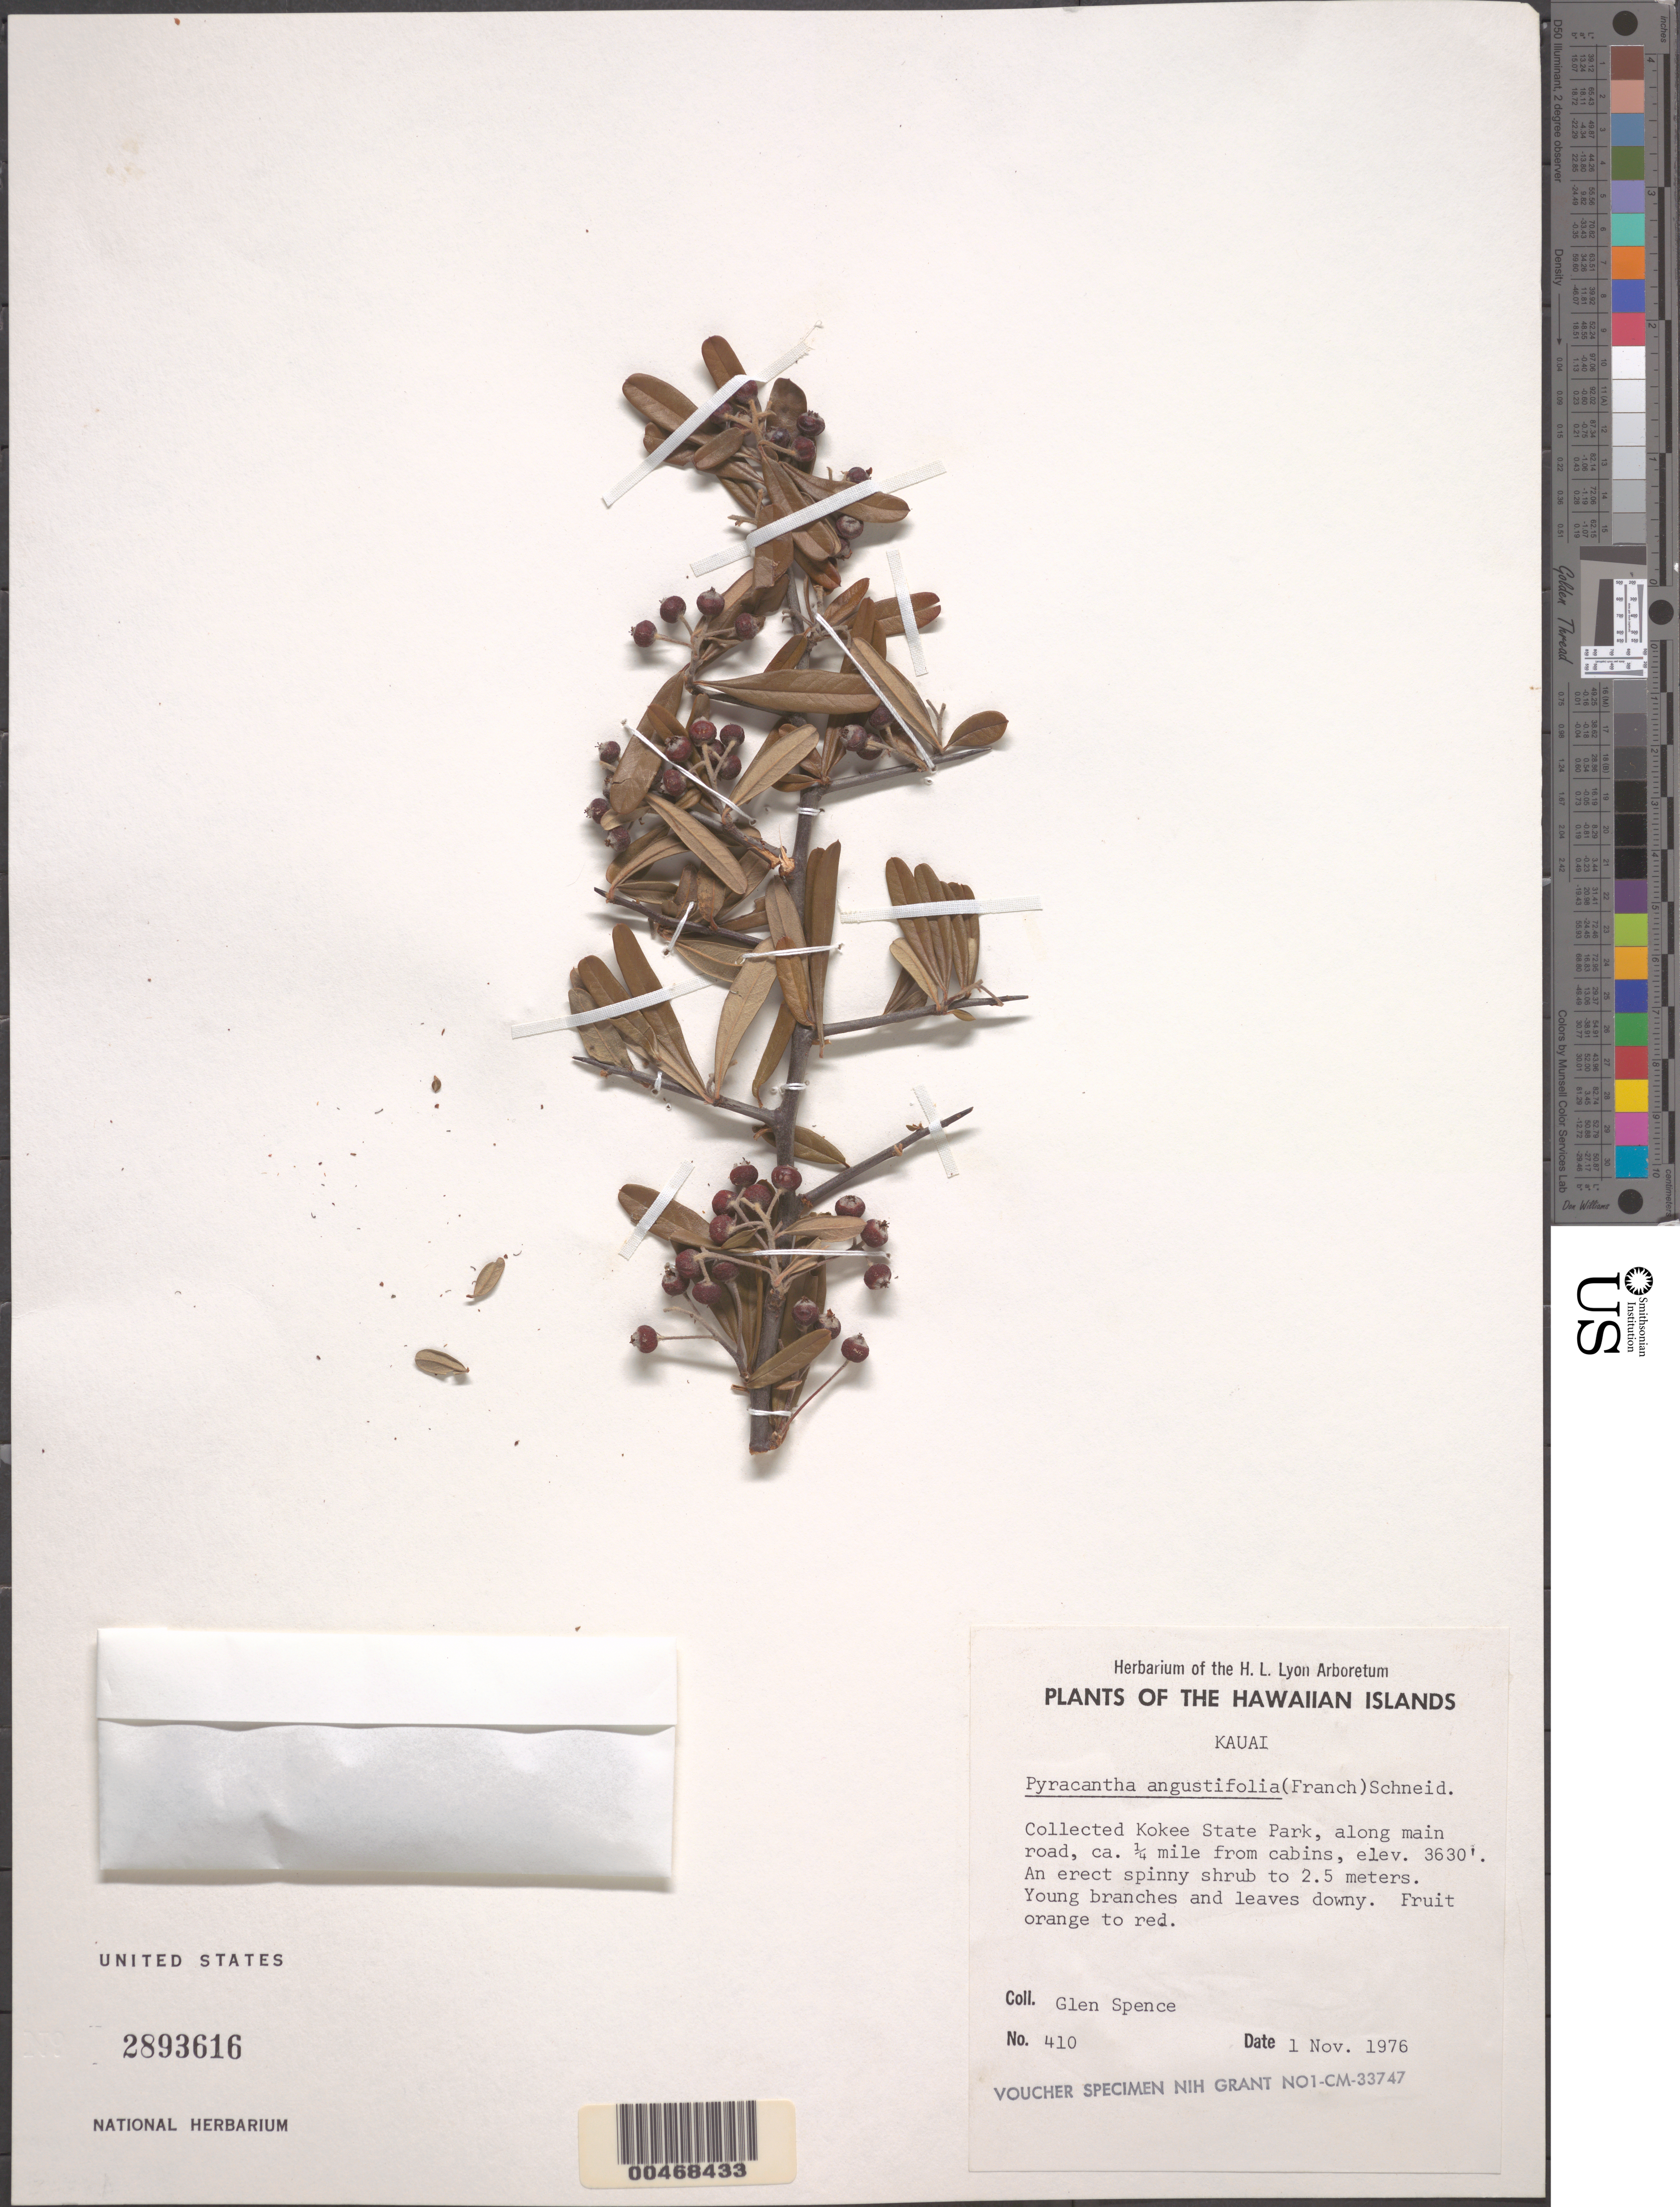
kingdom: Plantae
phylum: Tracheophyta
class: Magnoliopsida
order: Rosales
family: Rosaceae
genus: Pyracantha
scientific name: Pyracantha angustifolia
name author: C.K. Schneid.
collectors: G. Spence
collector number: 410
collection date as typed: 1 Nov 1976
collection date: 1976-11-01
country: United States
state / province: Hawaii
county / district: Kauai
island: Kaua'i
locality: Kokee State Park, along main rd., ca. .25 mi from cabins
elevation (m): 1106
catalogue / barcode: US 2893616